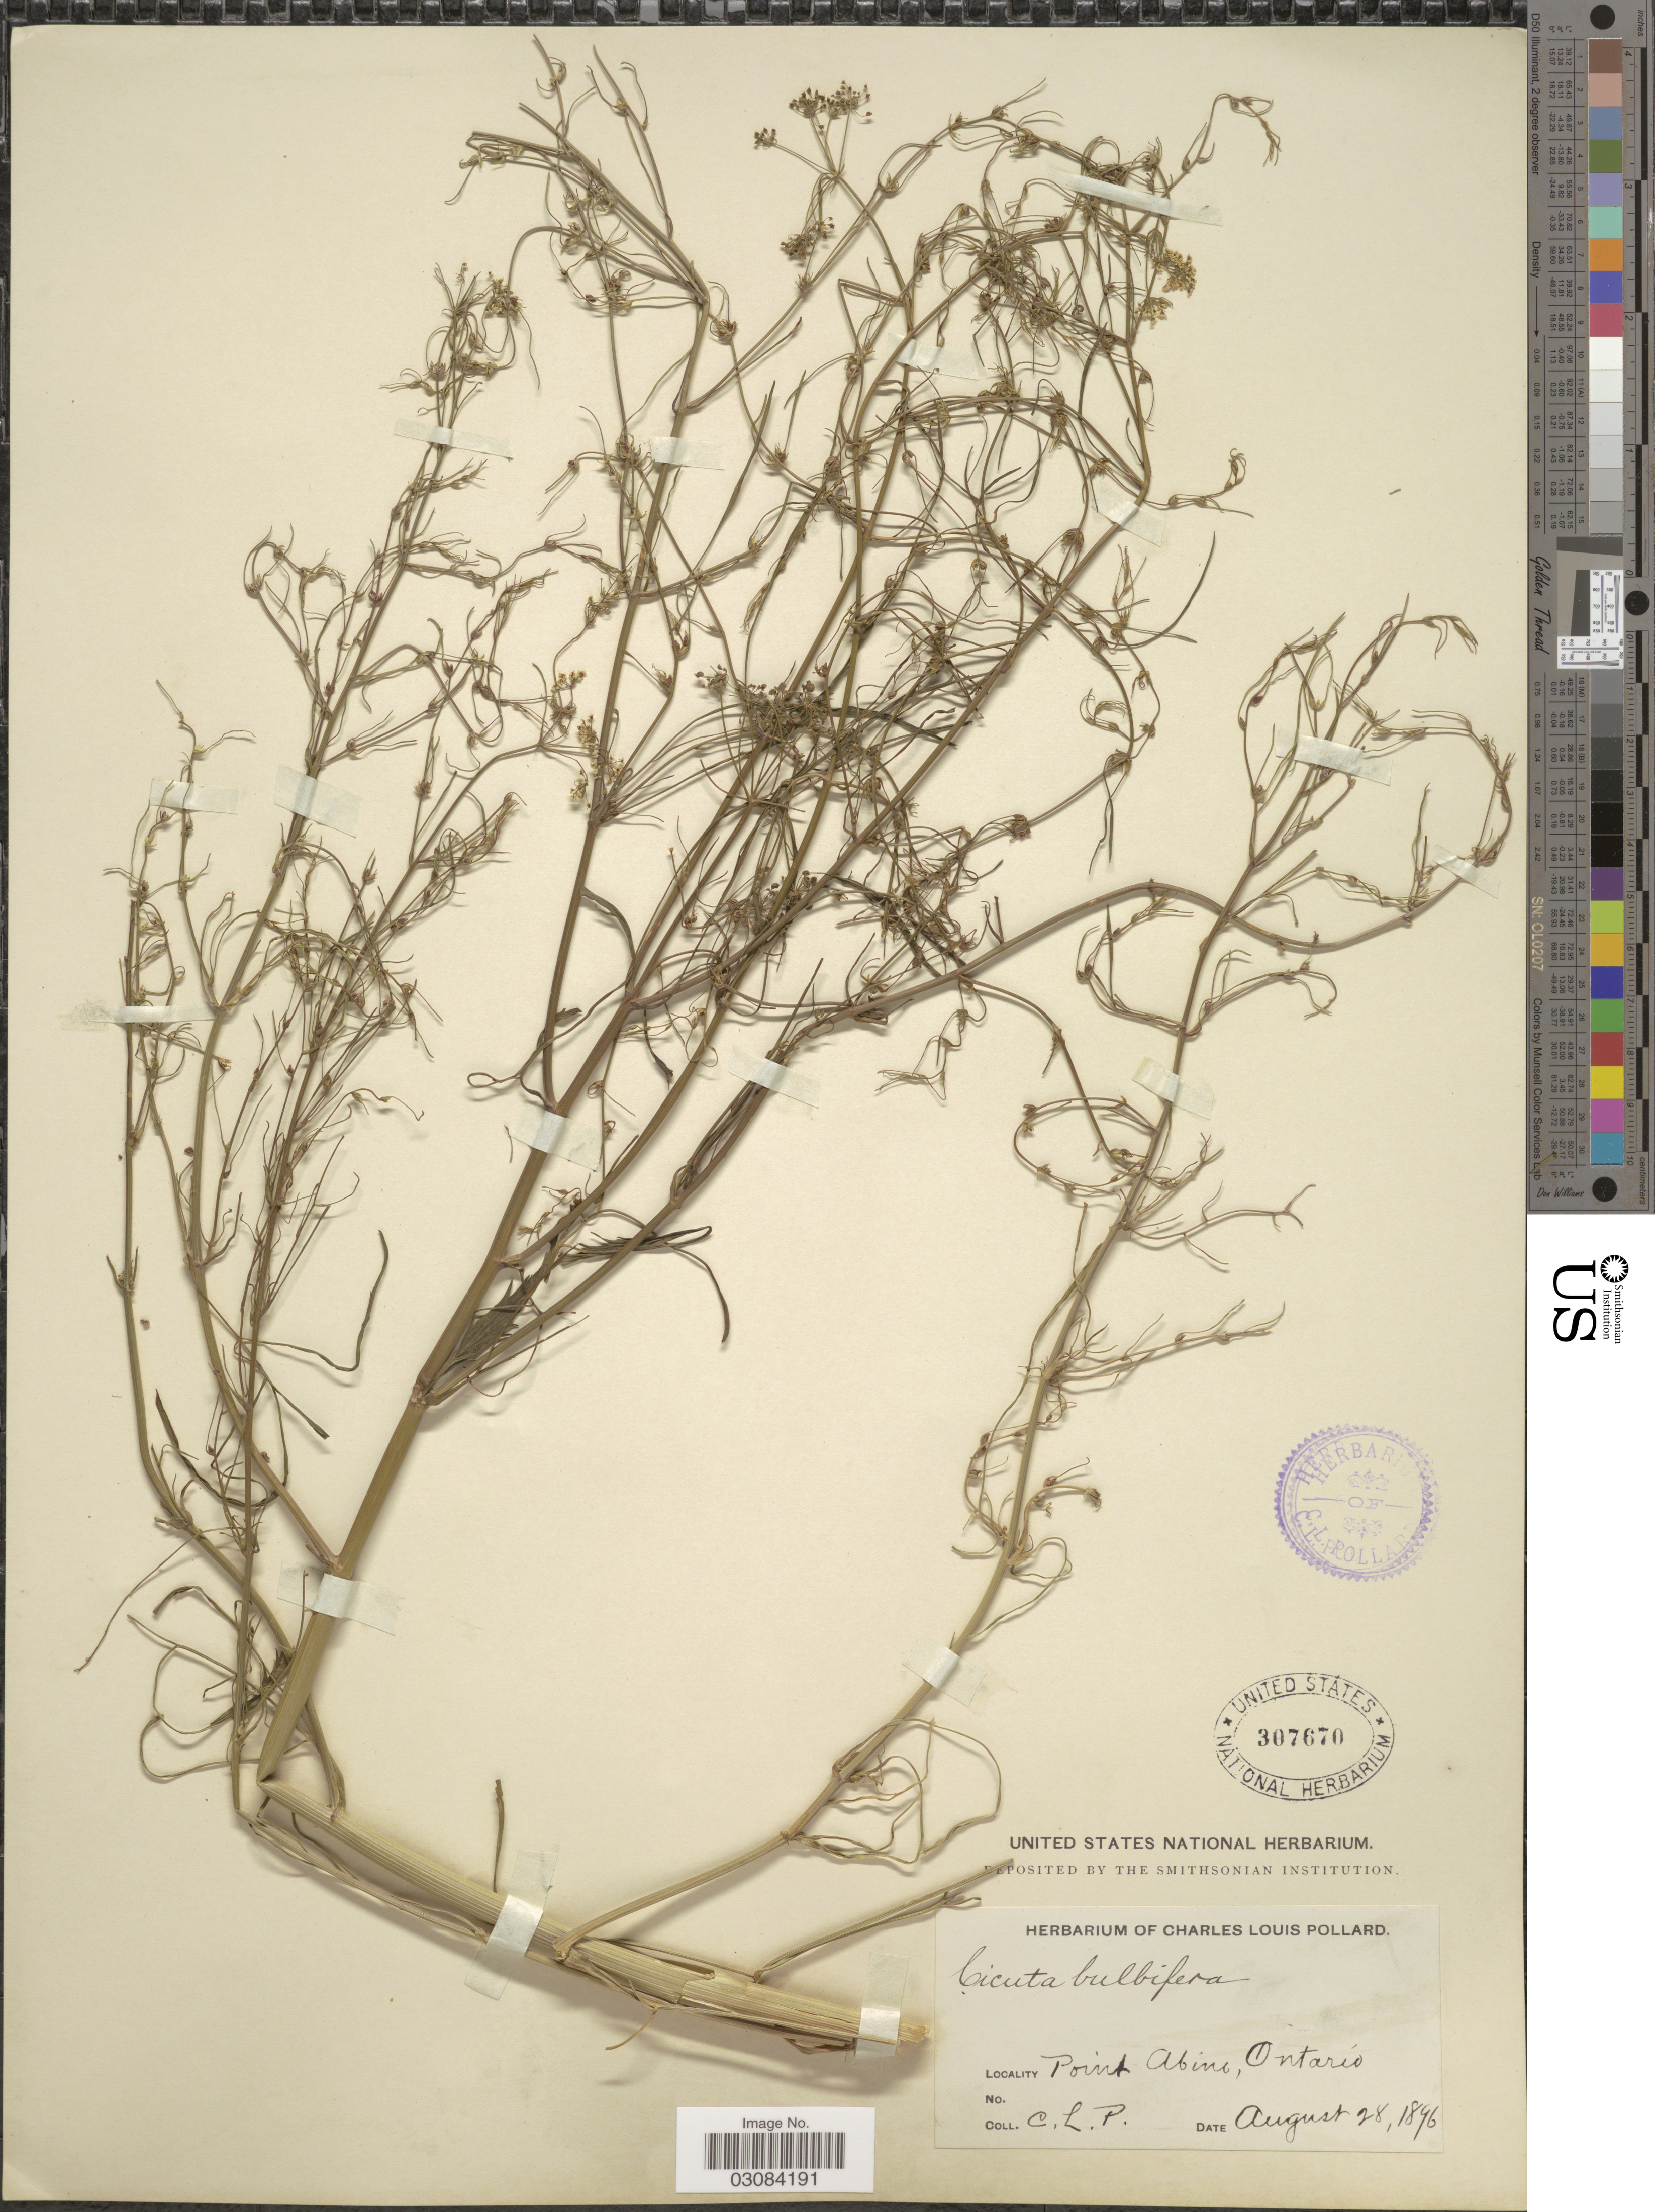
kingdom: Plantae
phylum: Tracheophyta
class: Magnoliopsida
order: Apiales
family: Apiaceae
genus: Cicuta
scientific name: Cicuta bulbifera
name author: L.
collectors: C. L. Pollard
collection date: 1896-08-28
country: Canada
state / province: Ontario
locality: Point Abine.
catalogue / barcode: US 307670